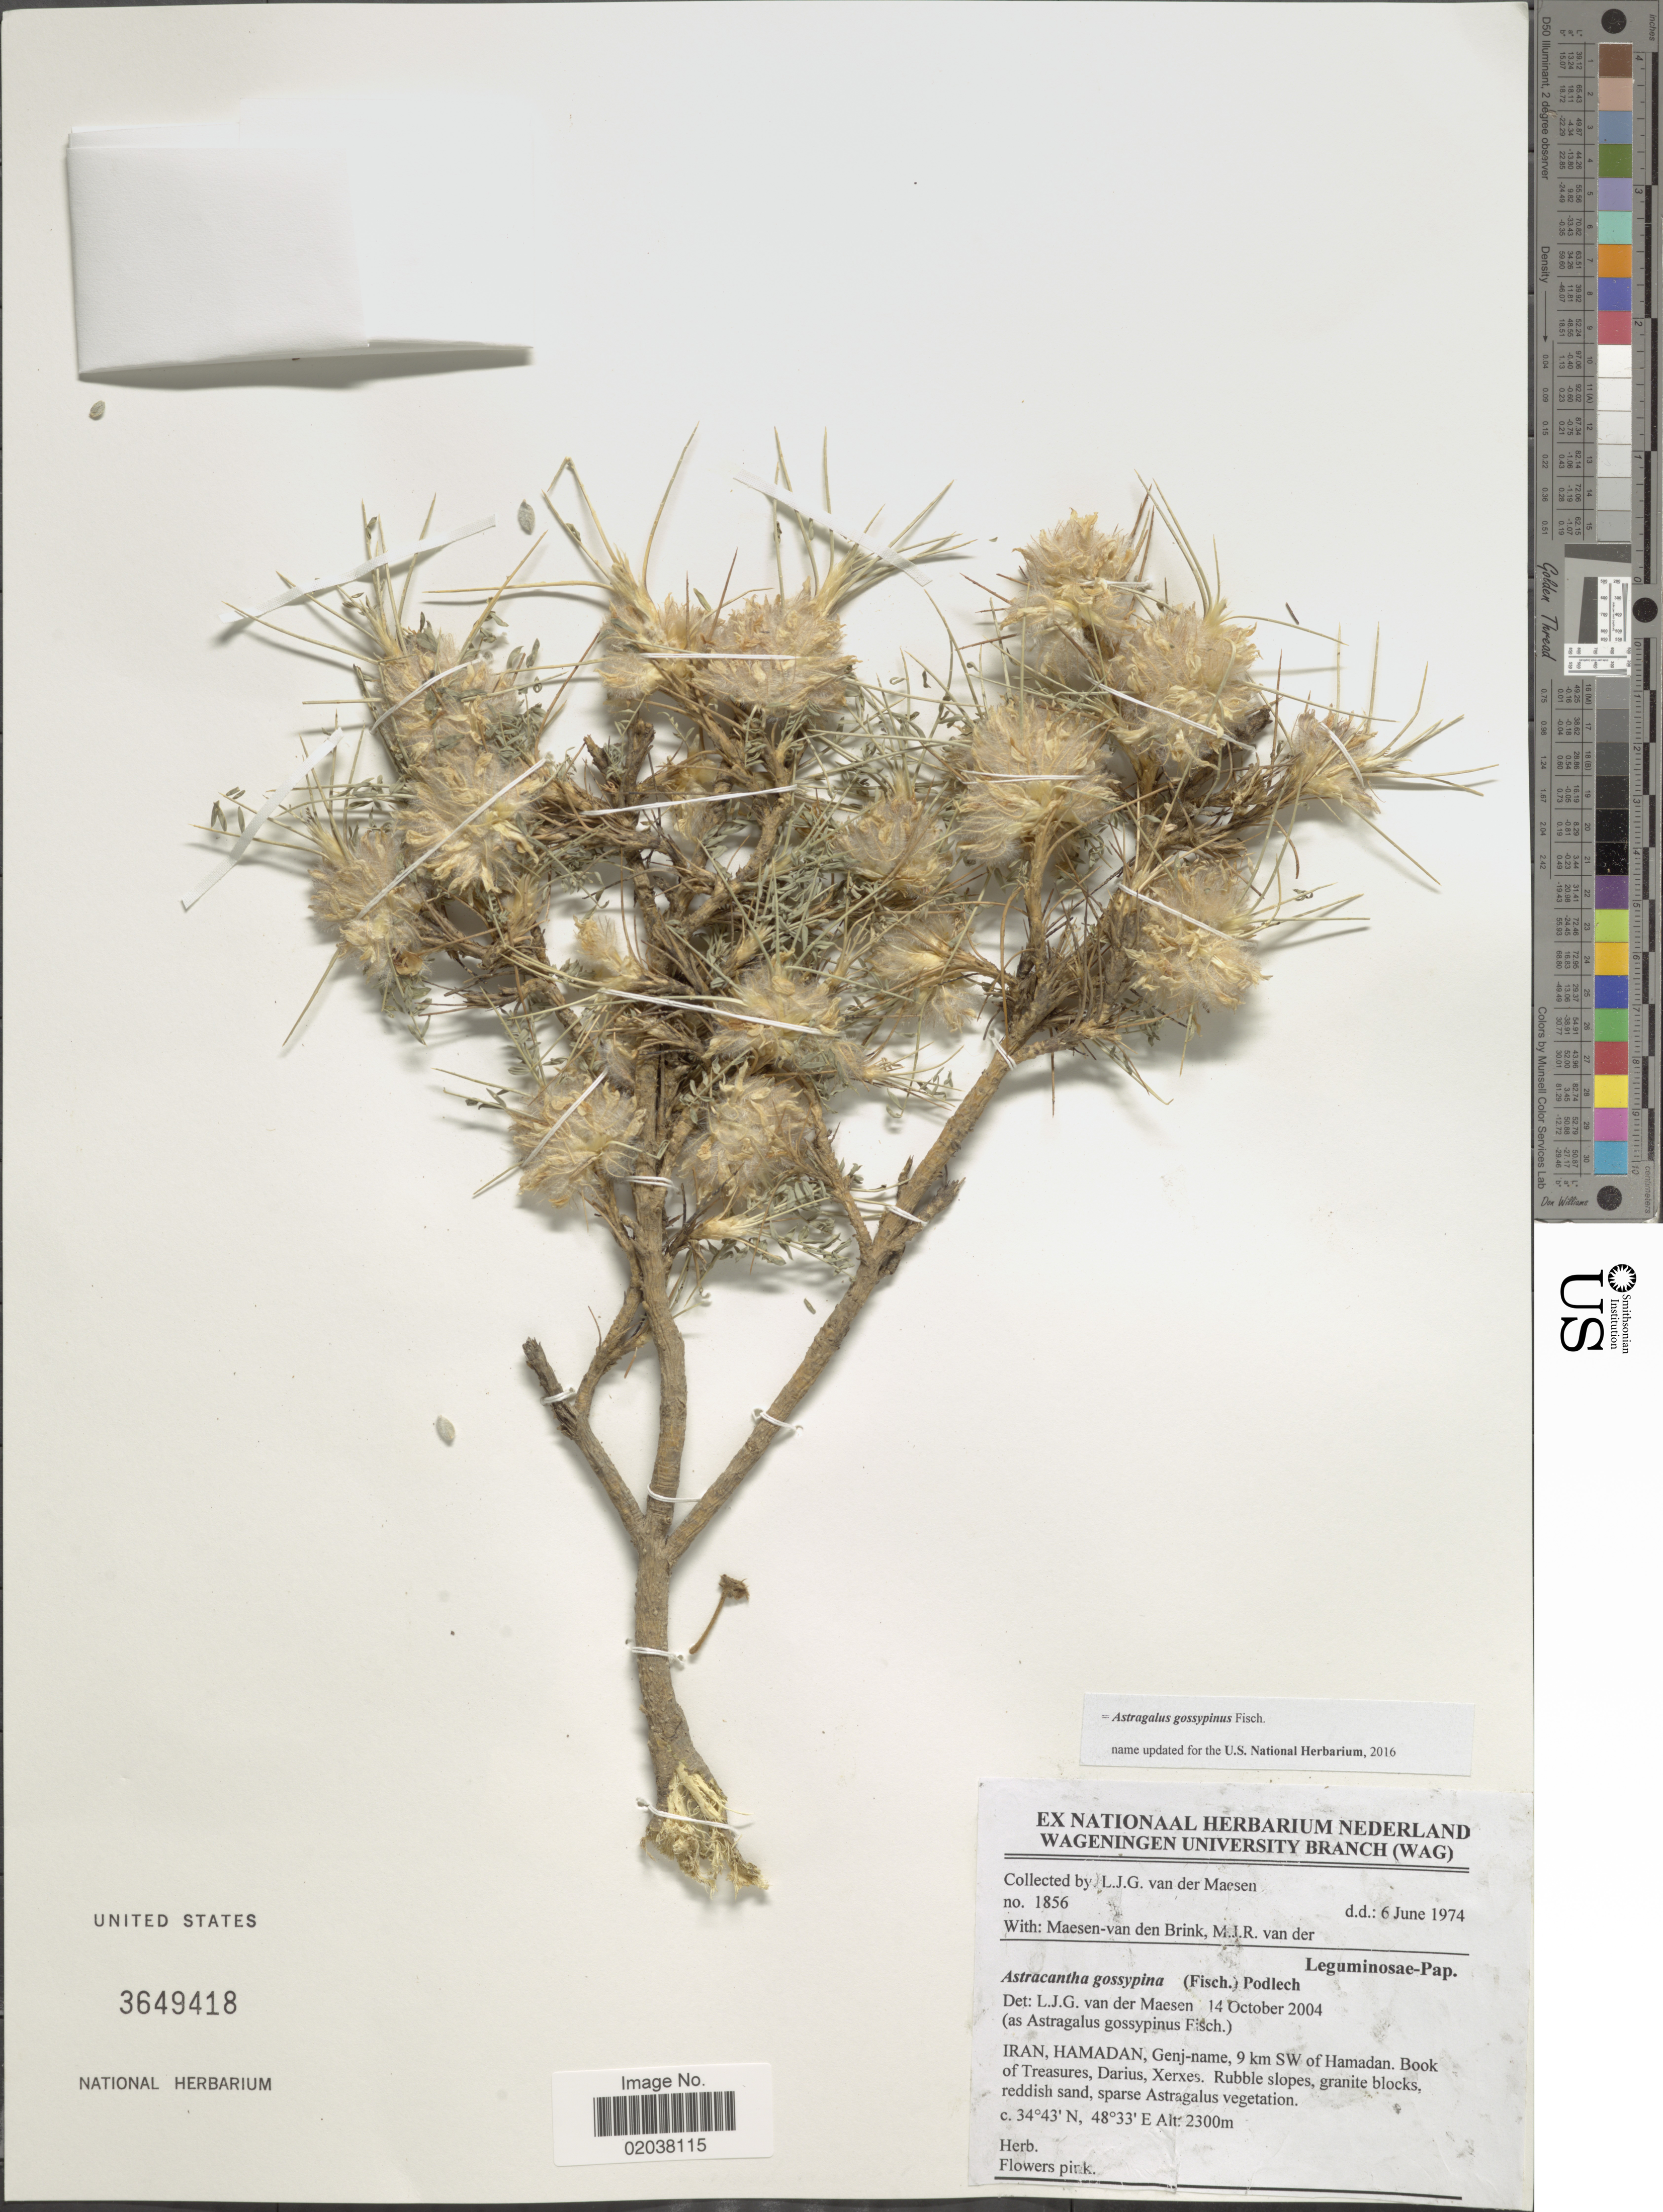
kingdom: Plantae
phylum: Tracheophyta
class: Magnoliopsida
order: Fabales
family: Fabaceae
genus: Astragalus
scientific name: Astragalus gossypinus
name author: Fisch.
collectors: L. van der Maesen, M. Maesen-van den Brink & v. M. J. R.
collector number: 1856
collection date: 1974-06-06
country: Iran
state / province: Hamadan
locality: Genj-name, 9 km SW of Hamadan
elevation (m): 2300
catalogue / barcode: US 3649418